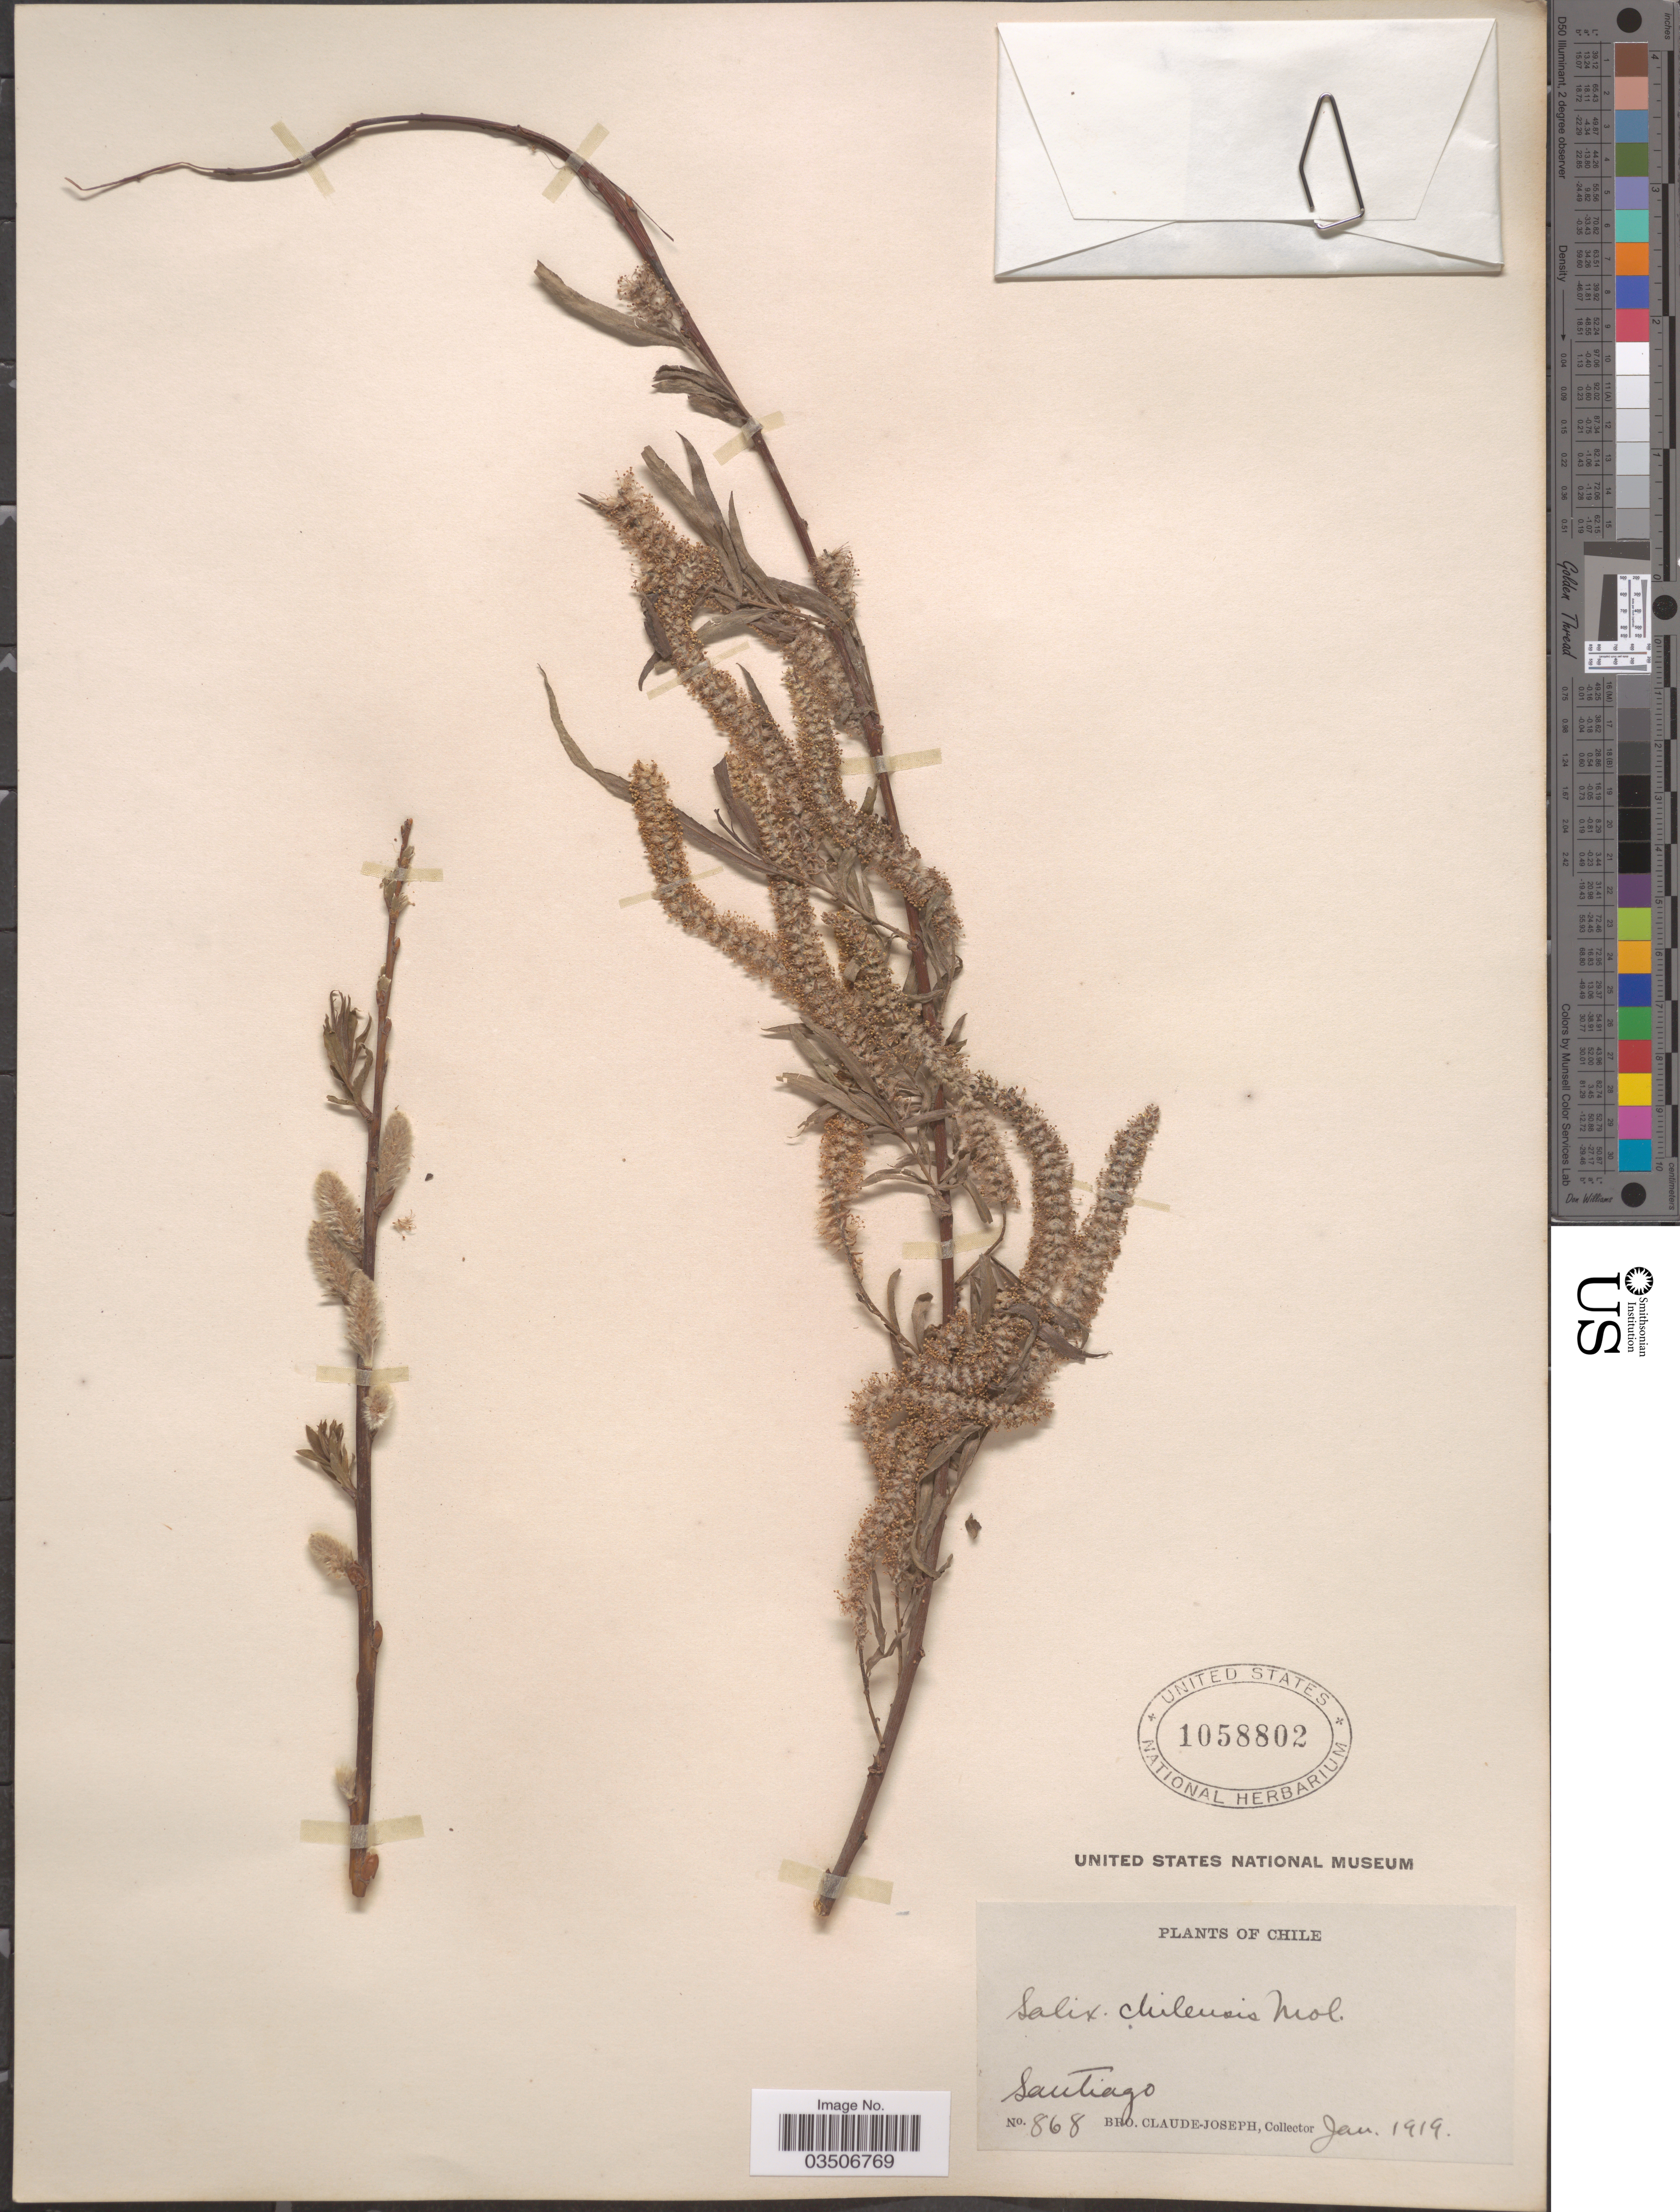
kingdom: Plantae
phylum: Tracheophyta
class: Magnoliopsida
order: Malpighiales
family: Salicaceae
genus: Salix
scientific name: Salix humboldtiana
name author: Willd.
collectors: Bro. Claude-Joseph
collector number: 868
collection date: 1919-01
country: Chile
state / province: Región Metropolitana (RM)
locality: Santiago.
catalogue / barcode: US 1058802